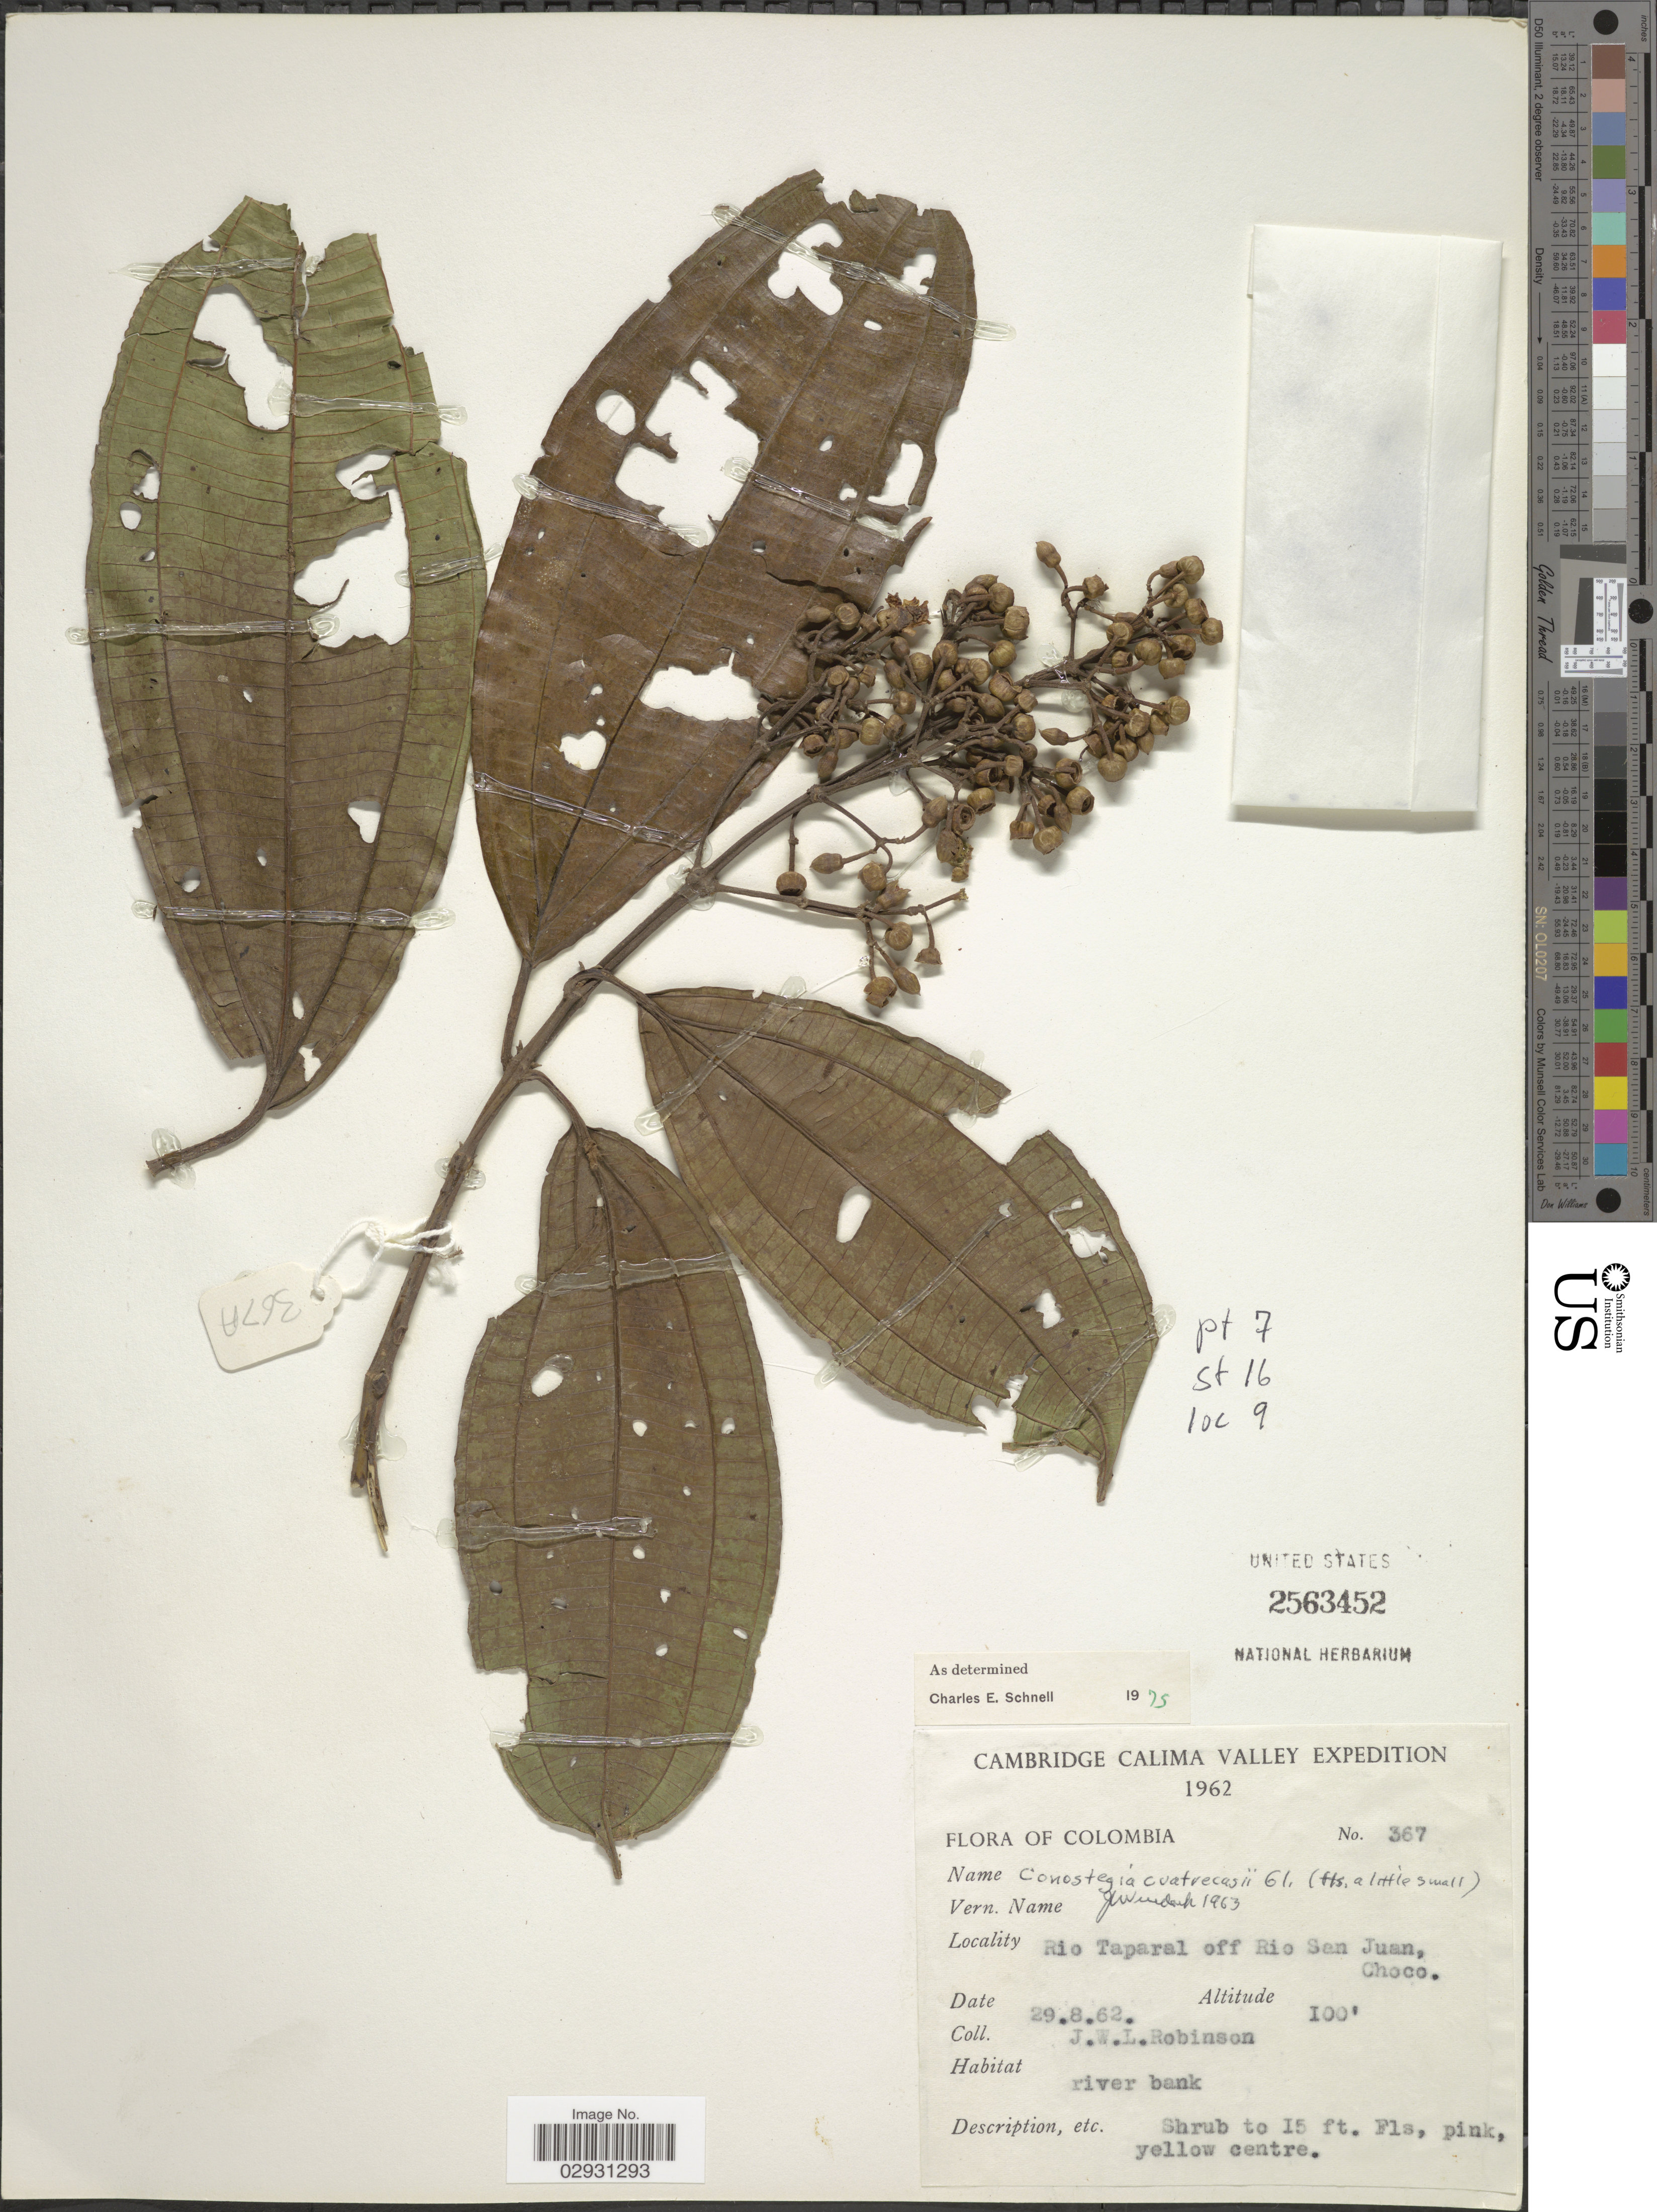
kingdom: Plantae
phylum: Tracheophyta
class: Magnoliopsida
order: Myrtales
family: Melastomataceae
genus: Conostegia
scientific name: Conostegia cuatrecasasii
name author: Gleason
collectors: J. W. Robinson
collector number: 367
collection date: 1962-08-29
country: Colombia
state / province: Chocó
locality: Cambridge Calima Valley. Rio Taparal off San Juan.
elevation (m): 30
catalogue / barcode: US 2563452